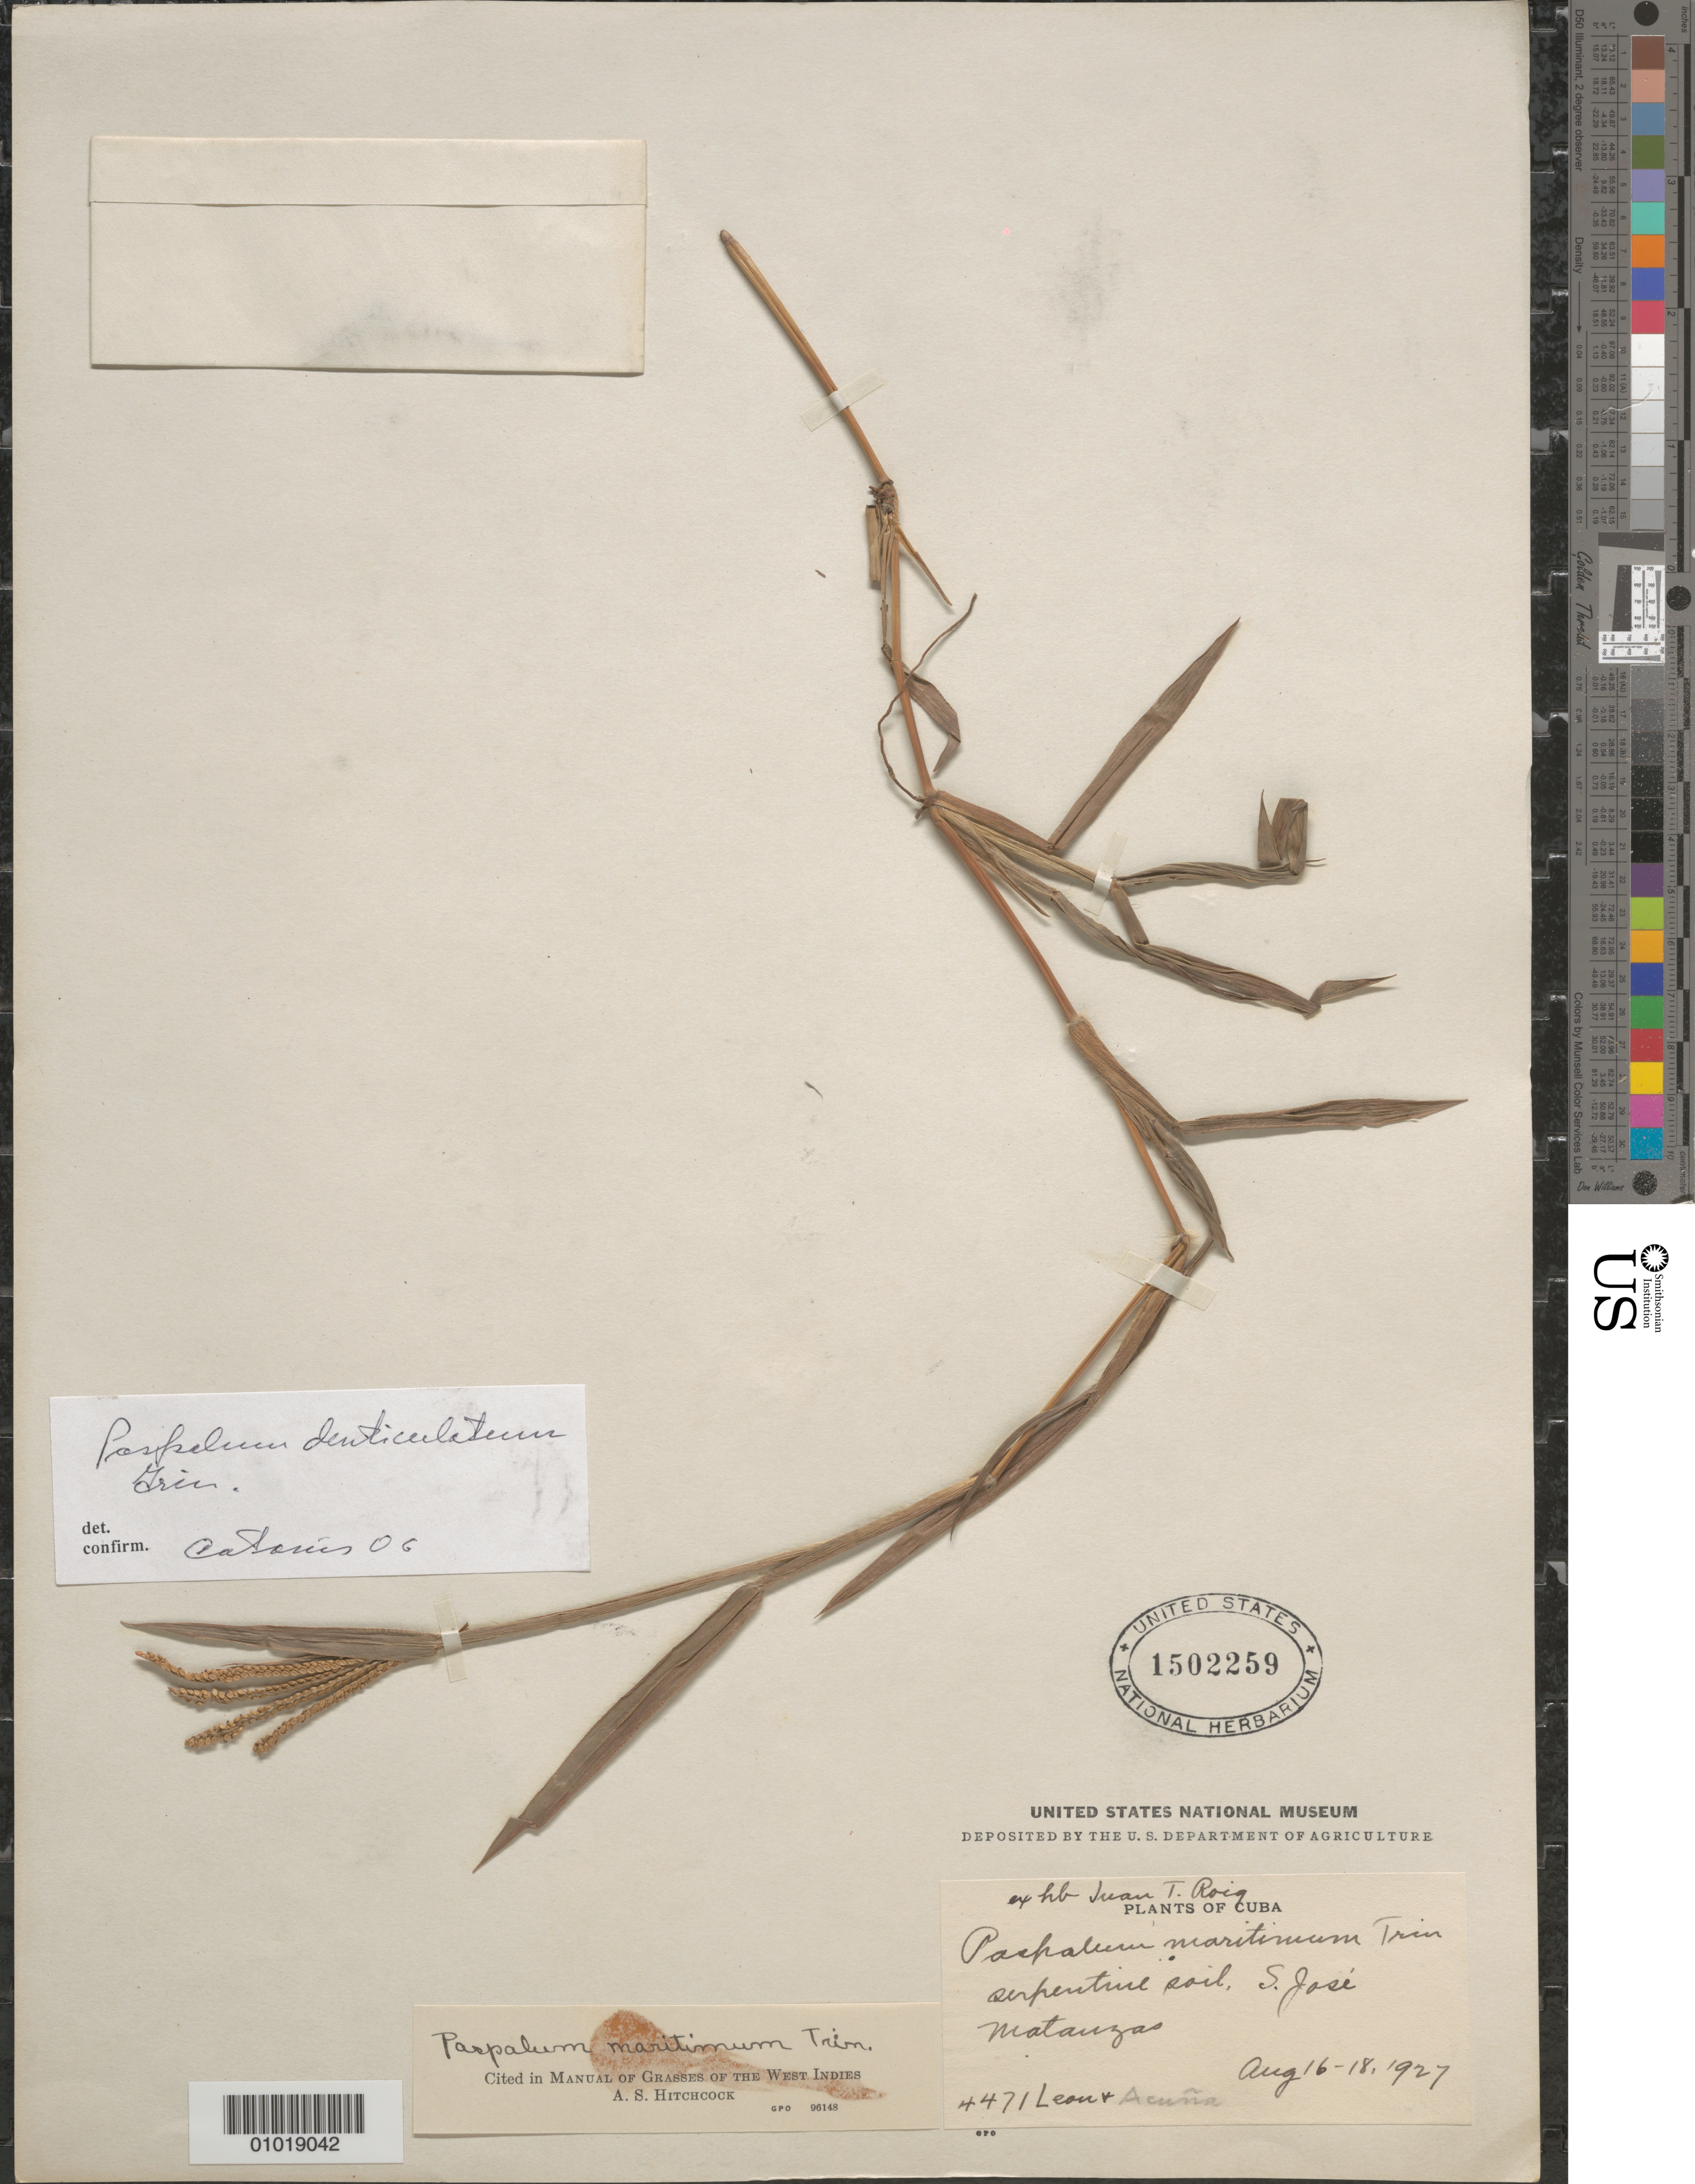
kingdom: Plantae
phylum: Tracheophyta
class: Liliopsida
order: Poales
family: Poaceae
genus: Paspalum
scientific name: Paspalum denticulatum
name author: Trin.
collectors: -. León & J. Acuña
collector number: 4471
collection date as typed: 16 Aug 1927 to 18 Aug 1927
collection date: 1927-08-16/1927-08-18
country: Cuba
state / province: Matanzas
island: Cuba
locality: San Jose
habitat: serpentine soil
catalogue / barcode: US 1502259